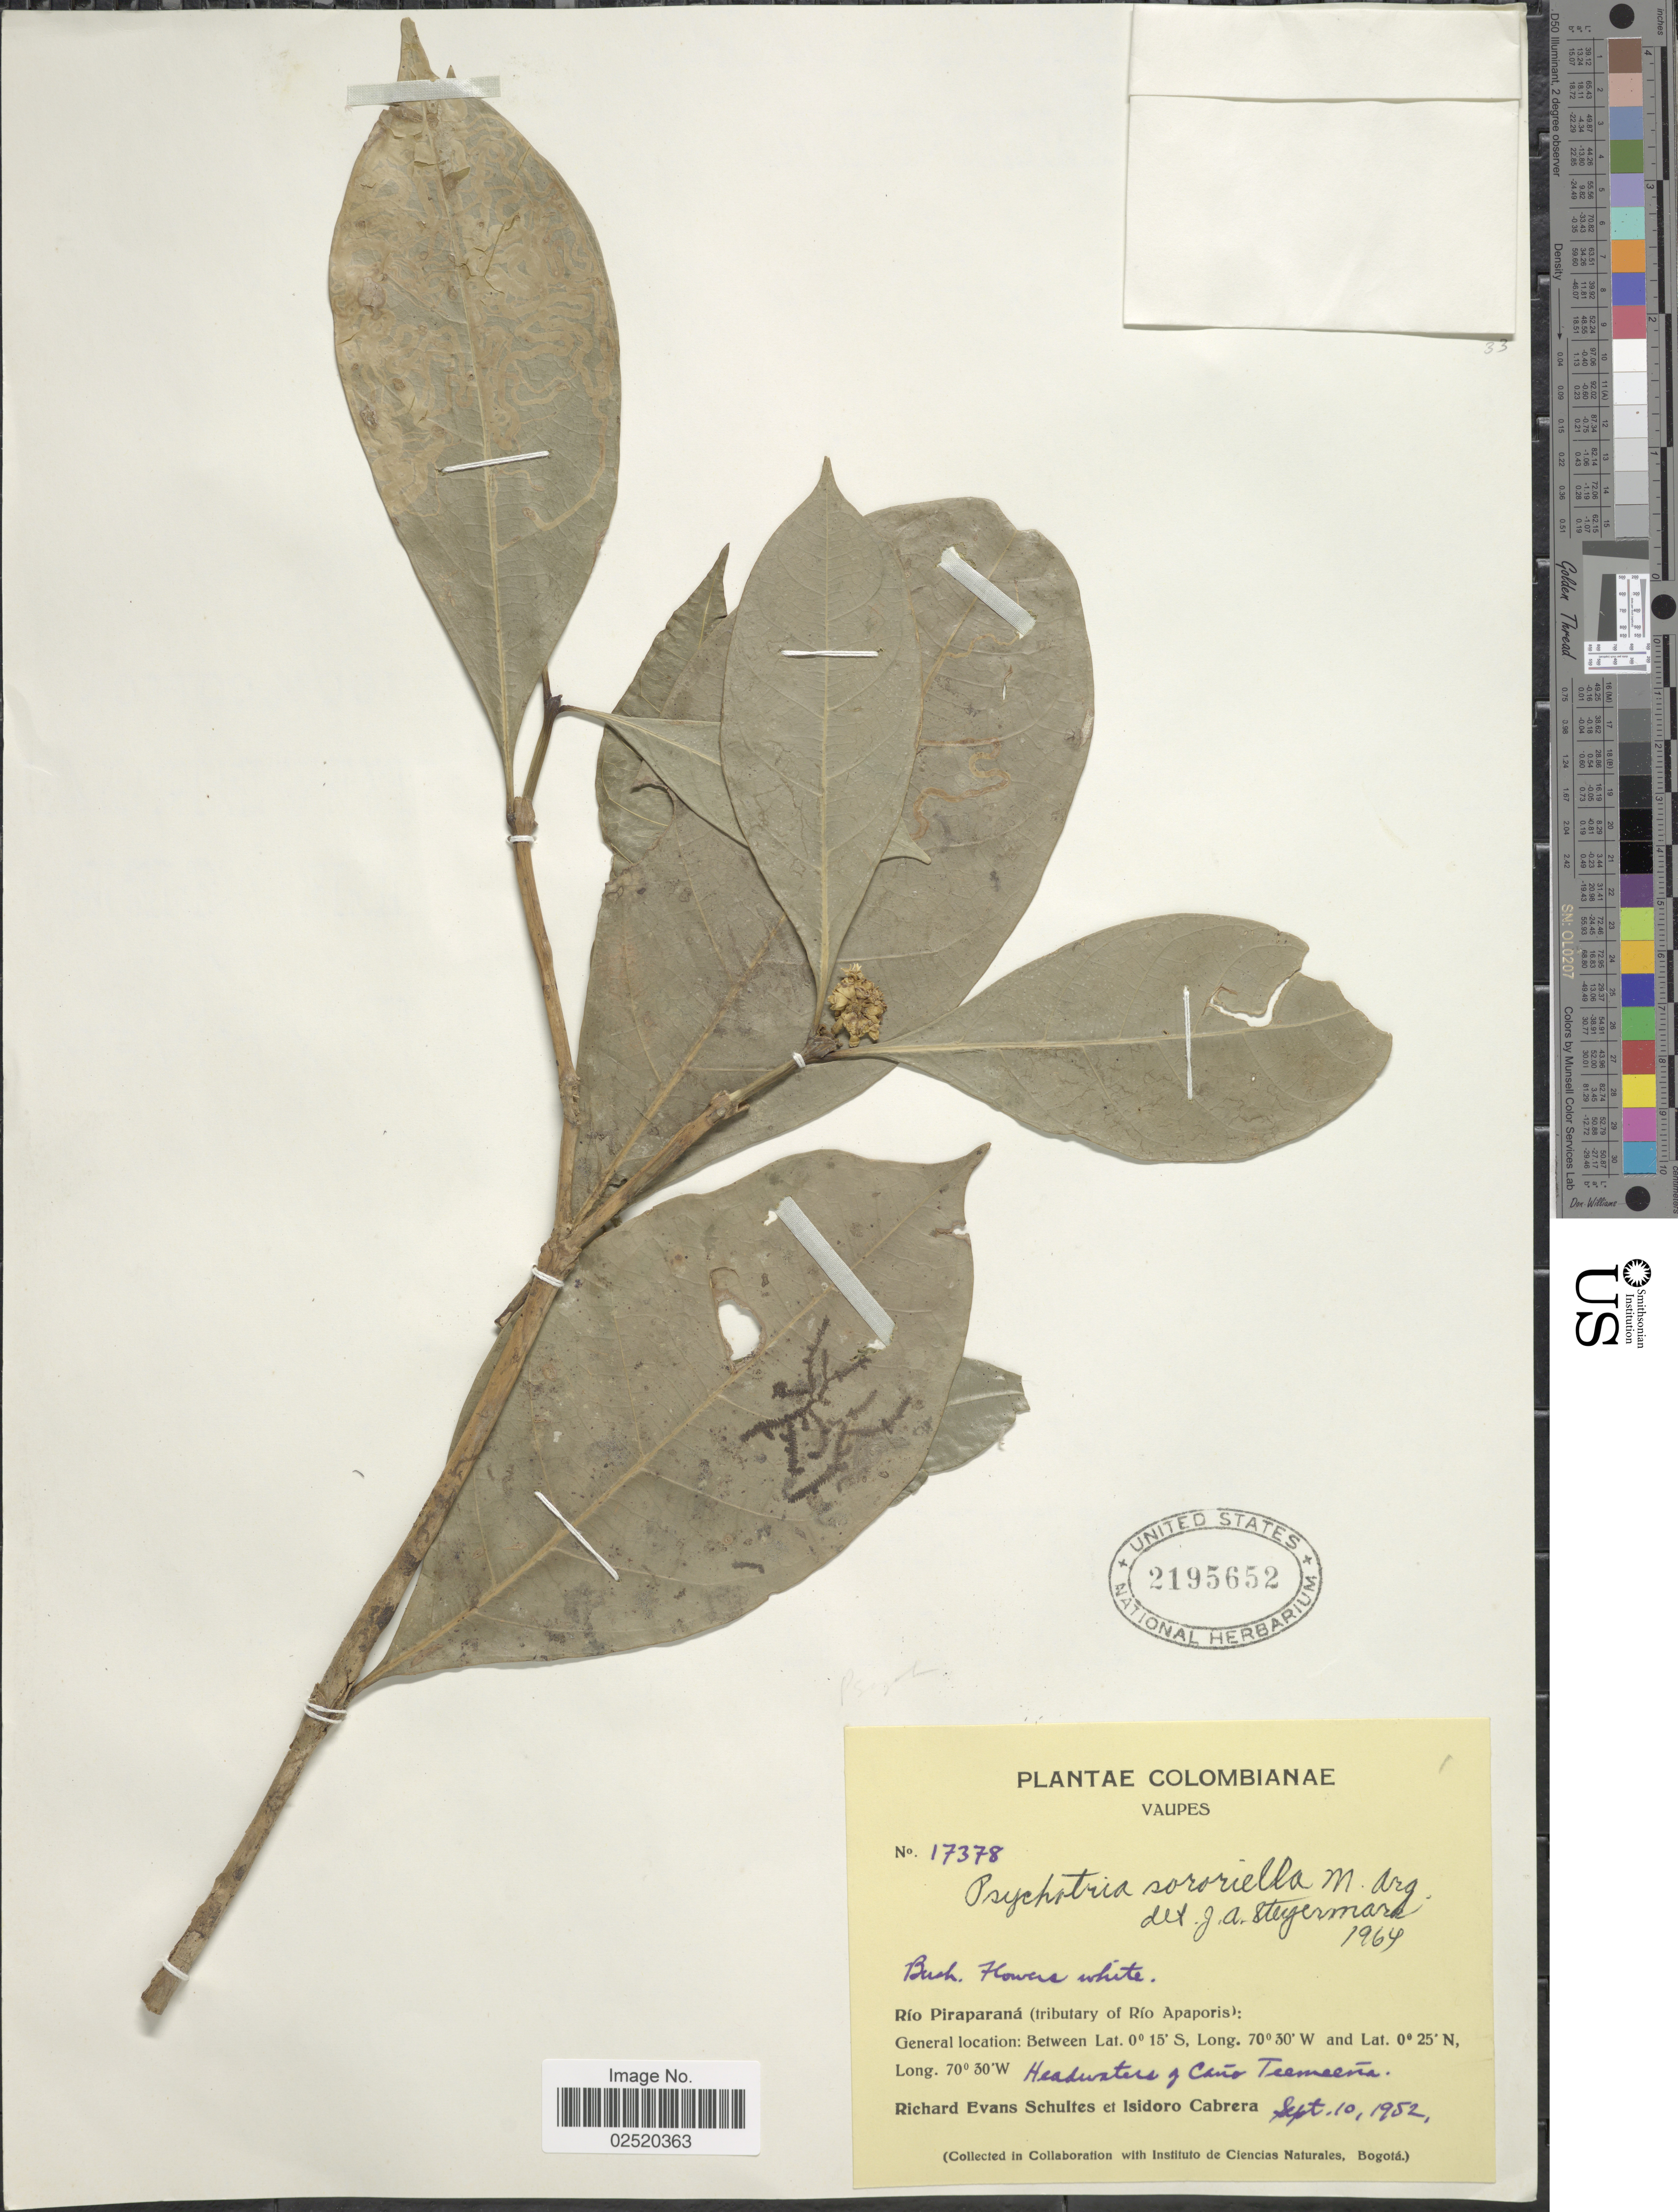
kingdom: Plantae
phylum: Tracheophyta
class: Magnoliopsida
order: Gentianales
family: Rubiaceae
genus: Psychotria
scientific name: Psychotria sororiella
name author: Müll. Arg.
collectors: R. E. Schultes & I. Cabrera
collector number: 17378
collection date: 1952-09-10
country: Colombia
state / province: Vaupés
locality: Vaupes, Rio Piraparana (tributary of Rio Apaporis)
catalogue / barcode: US 2195652